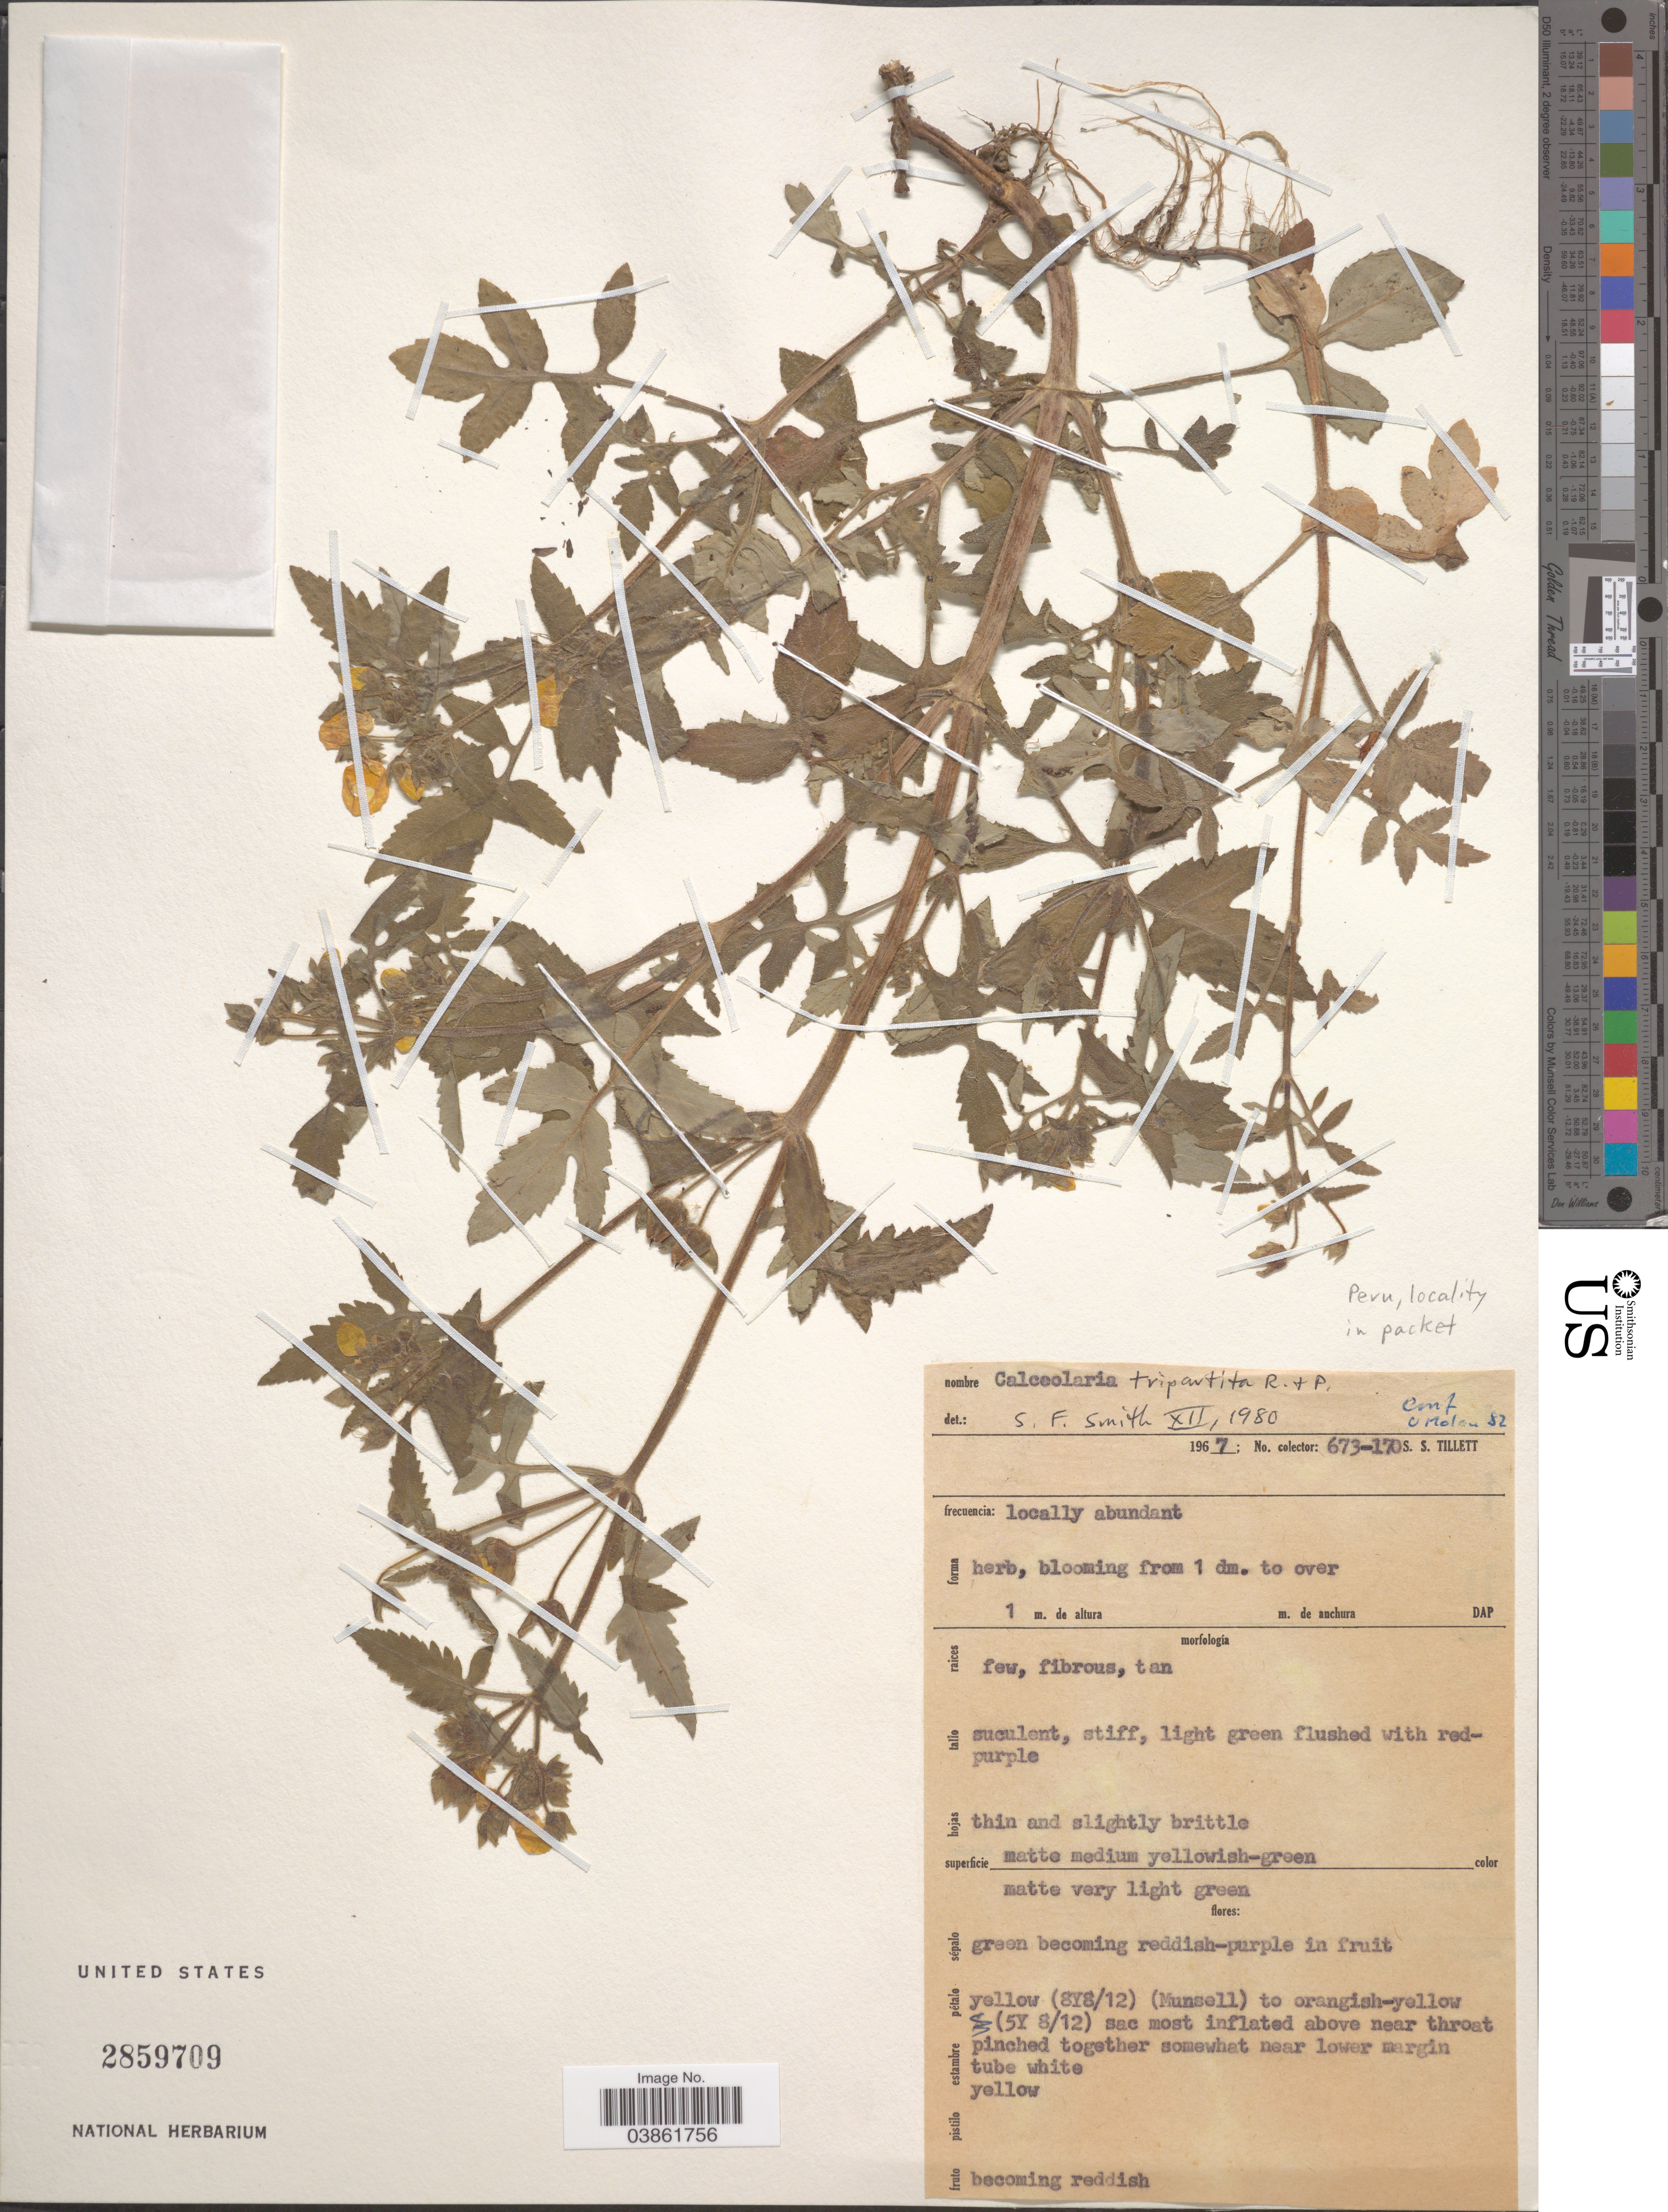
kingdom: Plantae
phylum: Tracheophyta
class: Magnoliopsida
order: Lamiales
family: Calceolariaceae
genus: Calceolaria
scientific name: Calceolaria tripartita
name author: Ruiz & Pav.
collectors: S. S. Tillett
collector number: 673-170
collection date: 1967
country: Peru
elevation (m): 1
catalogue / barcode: US 2859709